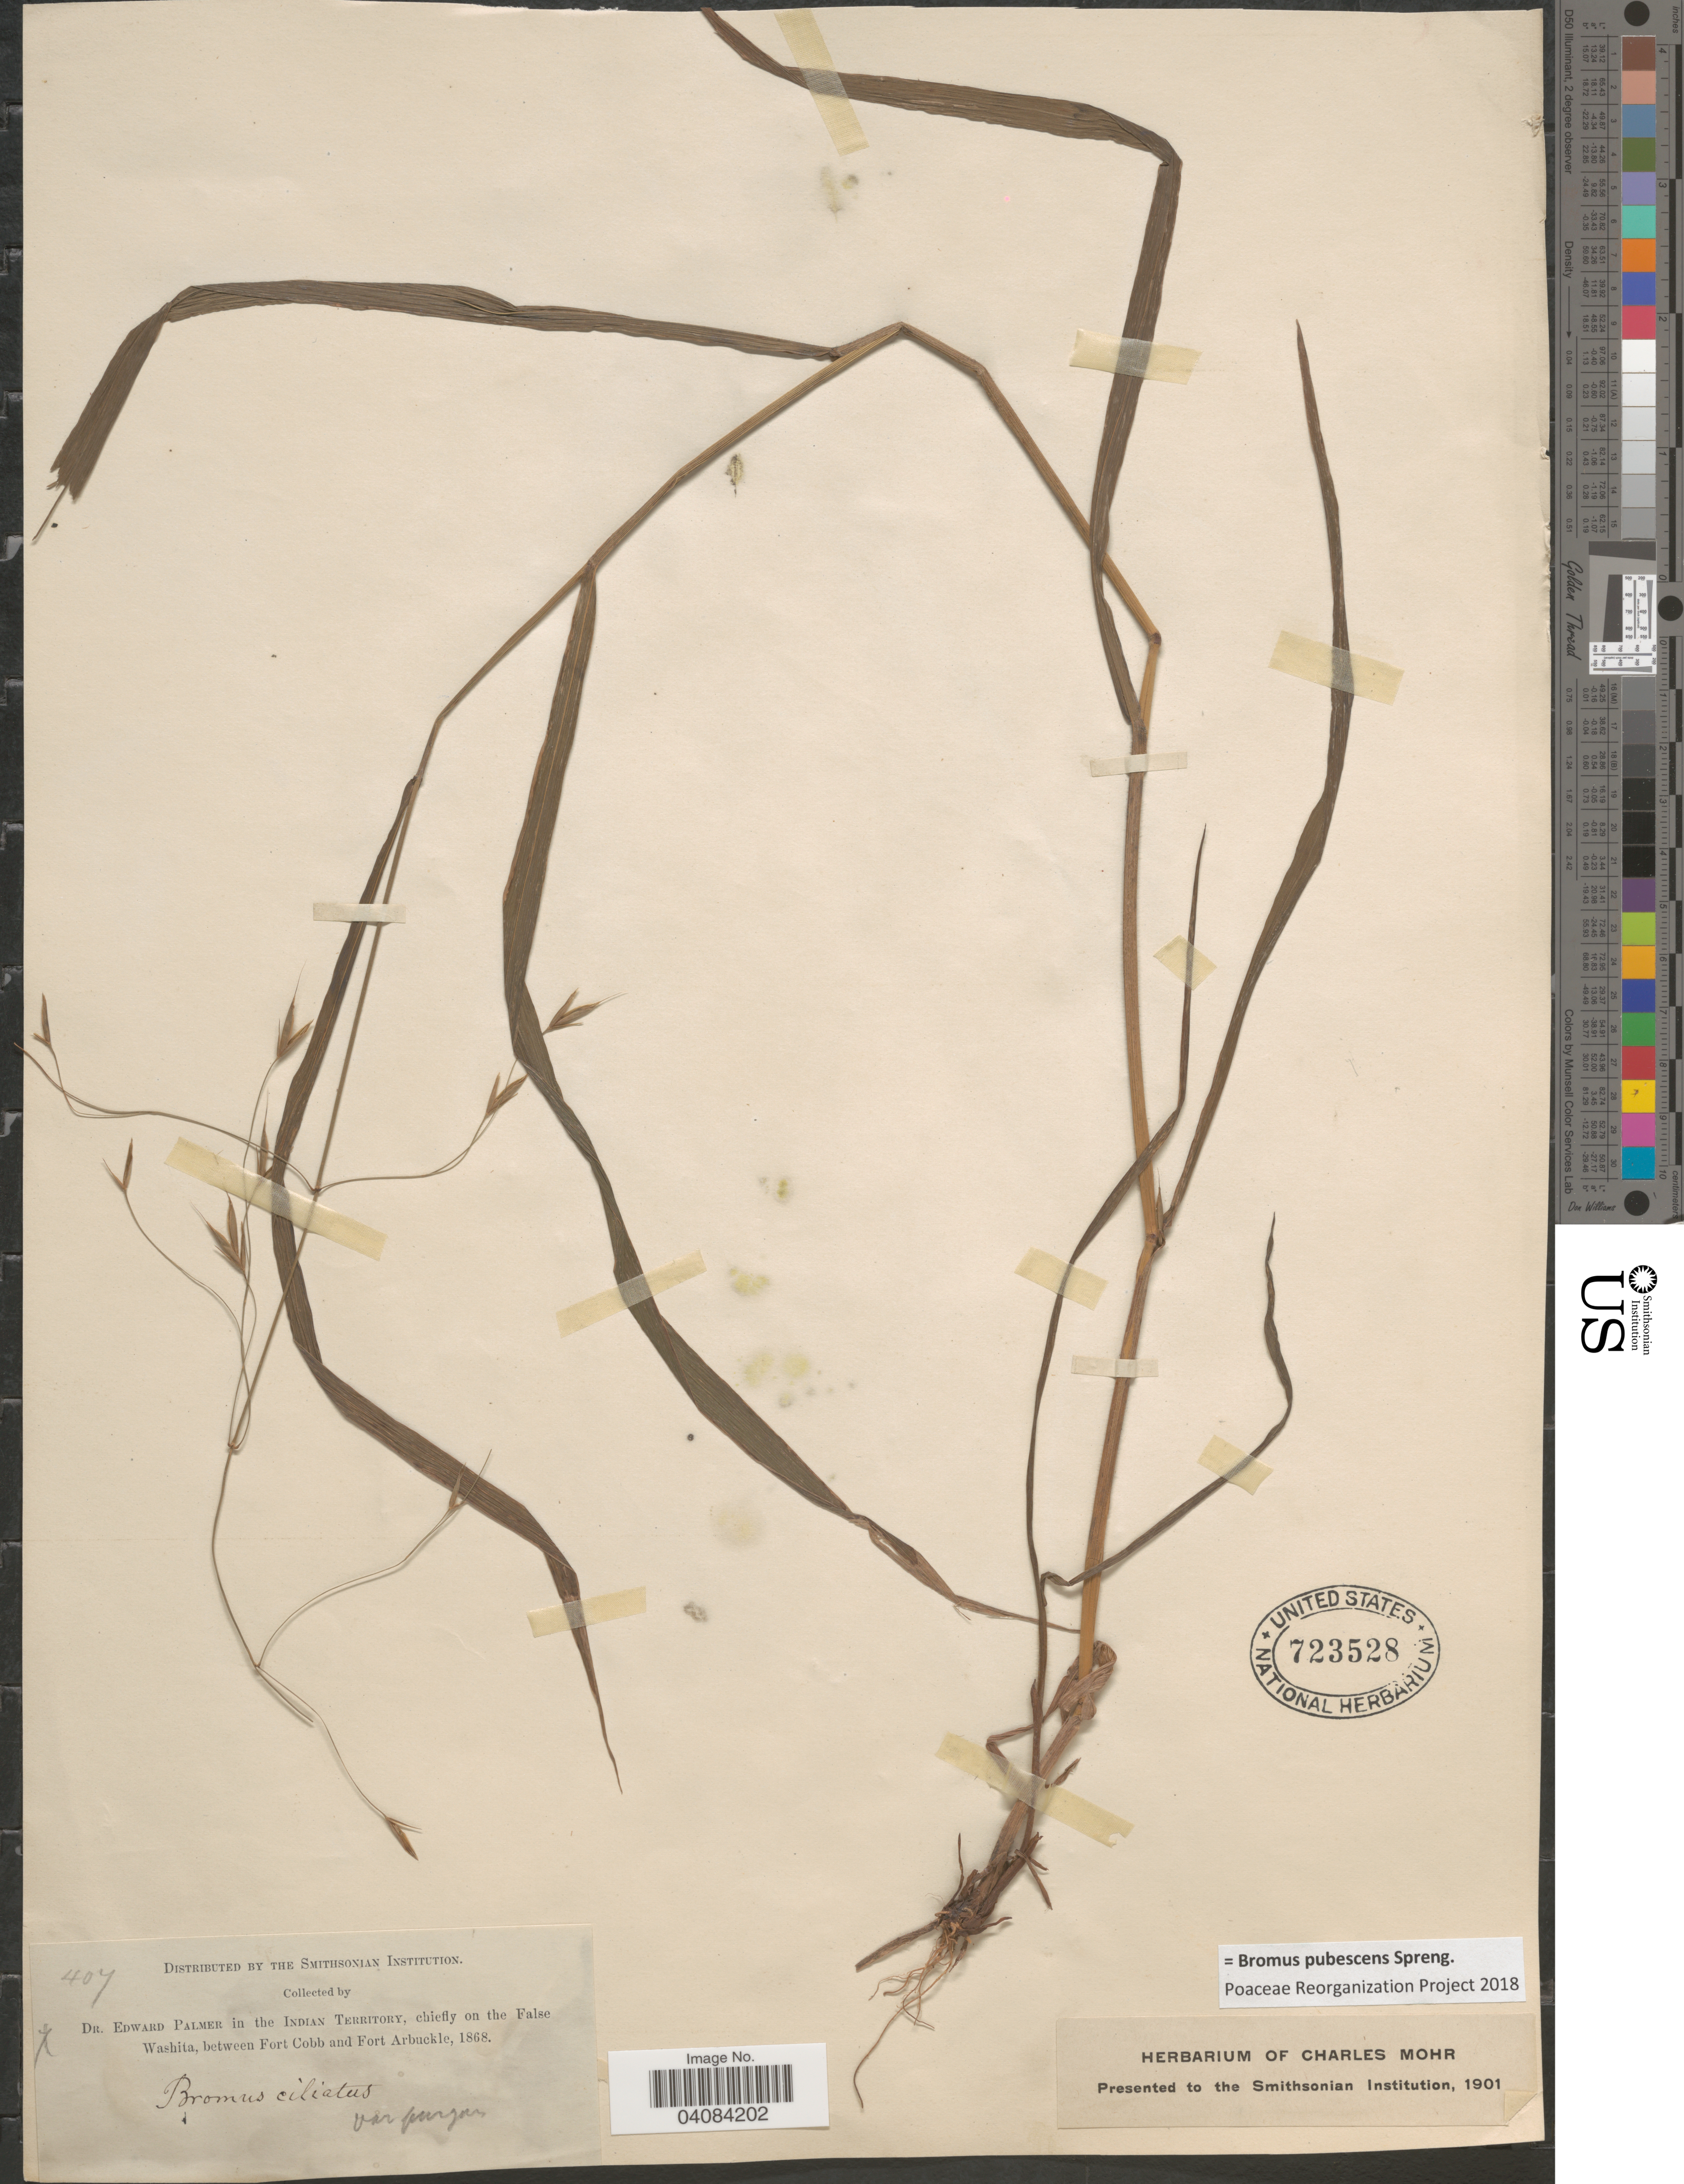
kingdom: Plantae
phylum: Tracheophyta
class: Liliopsida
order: Poales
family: Poaceae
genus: Bromus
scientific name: Bromus pubescens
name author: Muhl. ex Willd.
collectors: E. Palmer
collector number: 407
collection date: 1868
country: United States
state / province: Oklahoma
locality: In the Indian Territory, chiefly on the False Washita, between Fort Cobb and Fort Arbuckle.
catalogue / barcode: US 723528